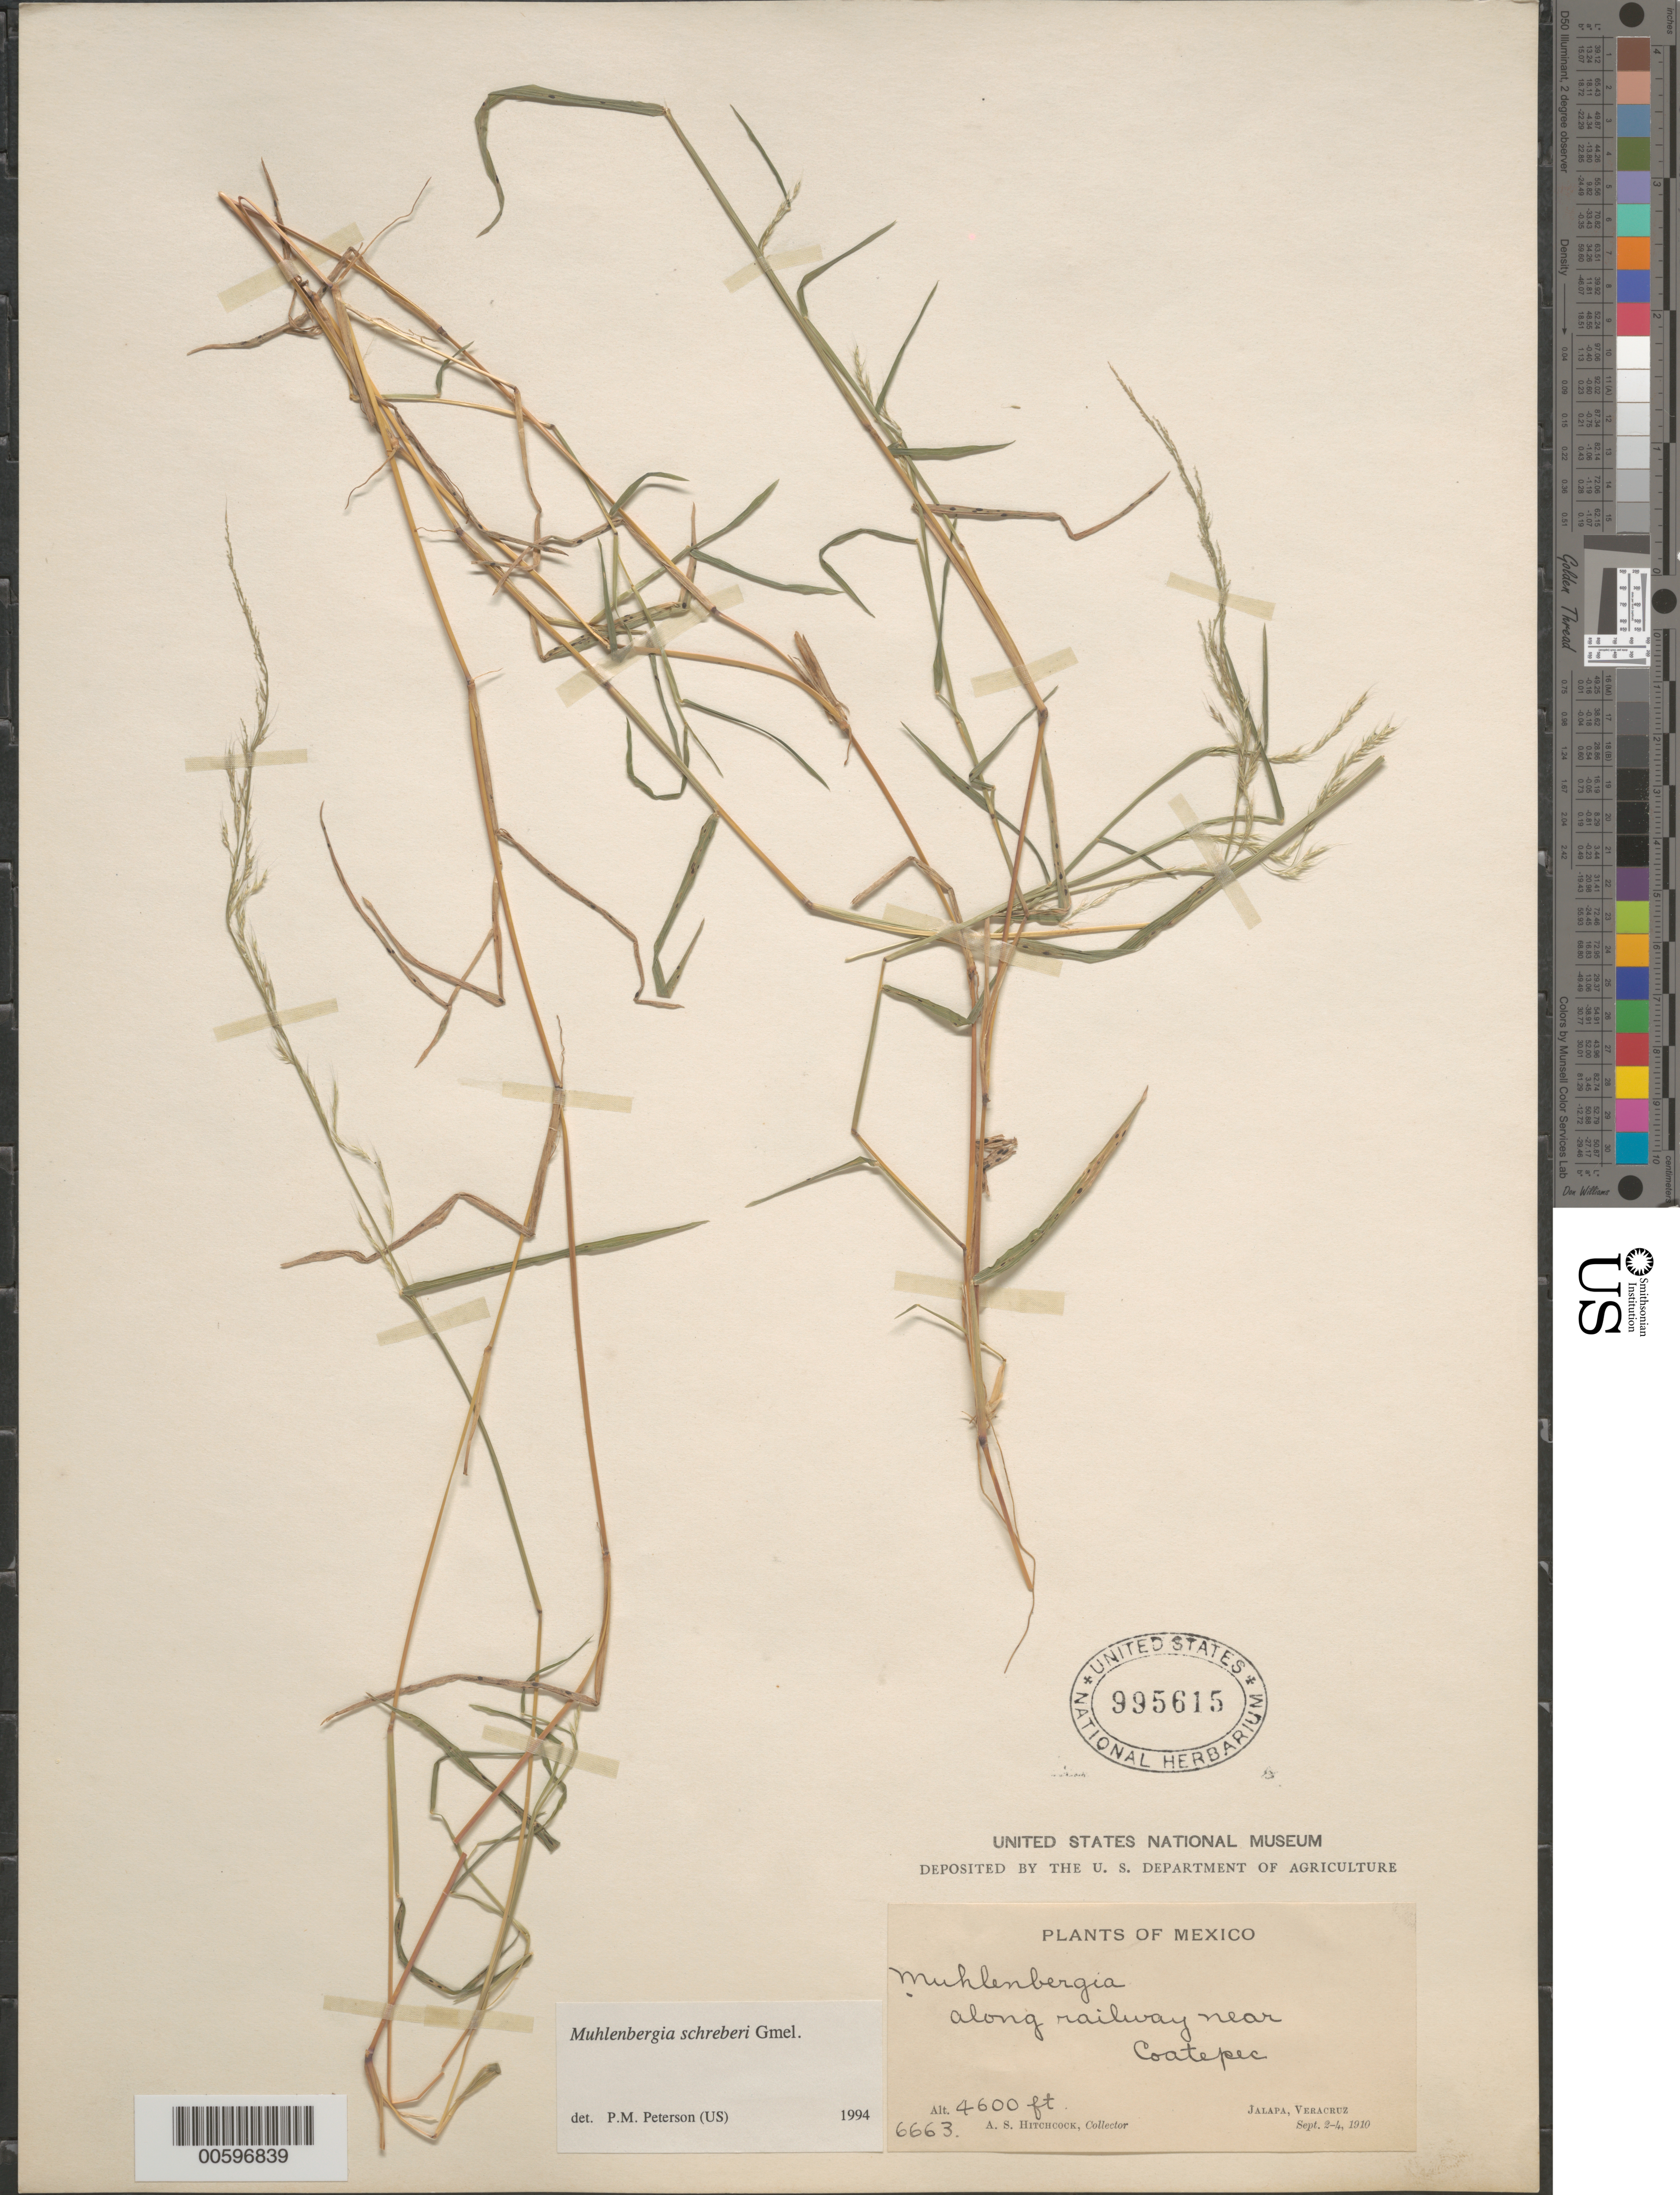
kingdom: Plantae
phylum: Tracheophyta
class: Liliopsida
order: Poales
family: Poaceae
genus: Muhlenbergia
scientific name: Muhlenbergia schreberi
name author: J.F. Gmel.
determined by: Peterson, Paul M., (BOT), Smithsonian Institution - National Museum of Natural History (UNITED STATES)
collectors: A. S. Hitchcock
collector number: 6663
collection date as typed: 2 Sep 1910 to 4 Sep 1910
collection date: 1910-09-02/1910-09-04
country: Mexico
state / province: Veracruz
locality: Jalapa, near Coatepec.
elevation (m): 1402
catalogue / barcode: US 995615